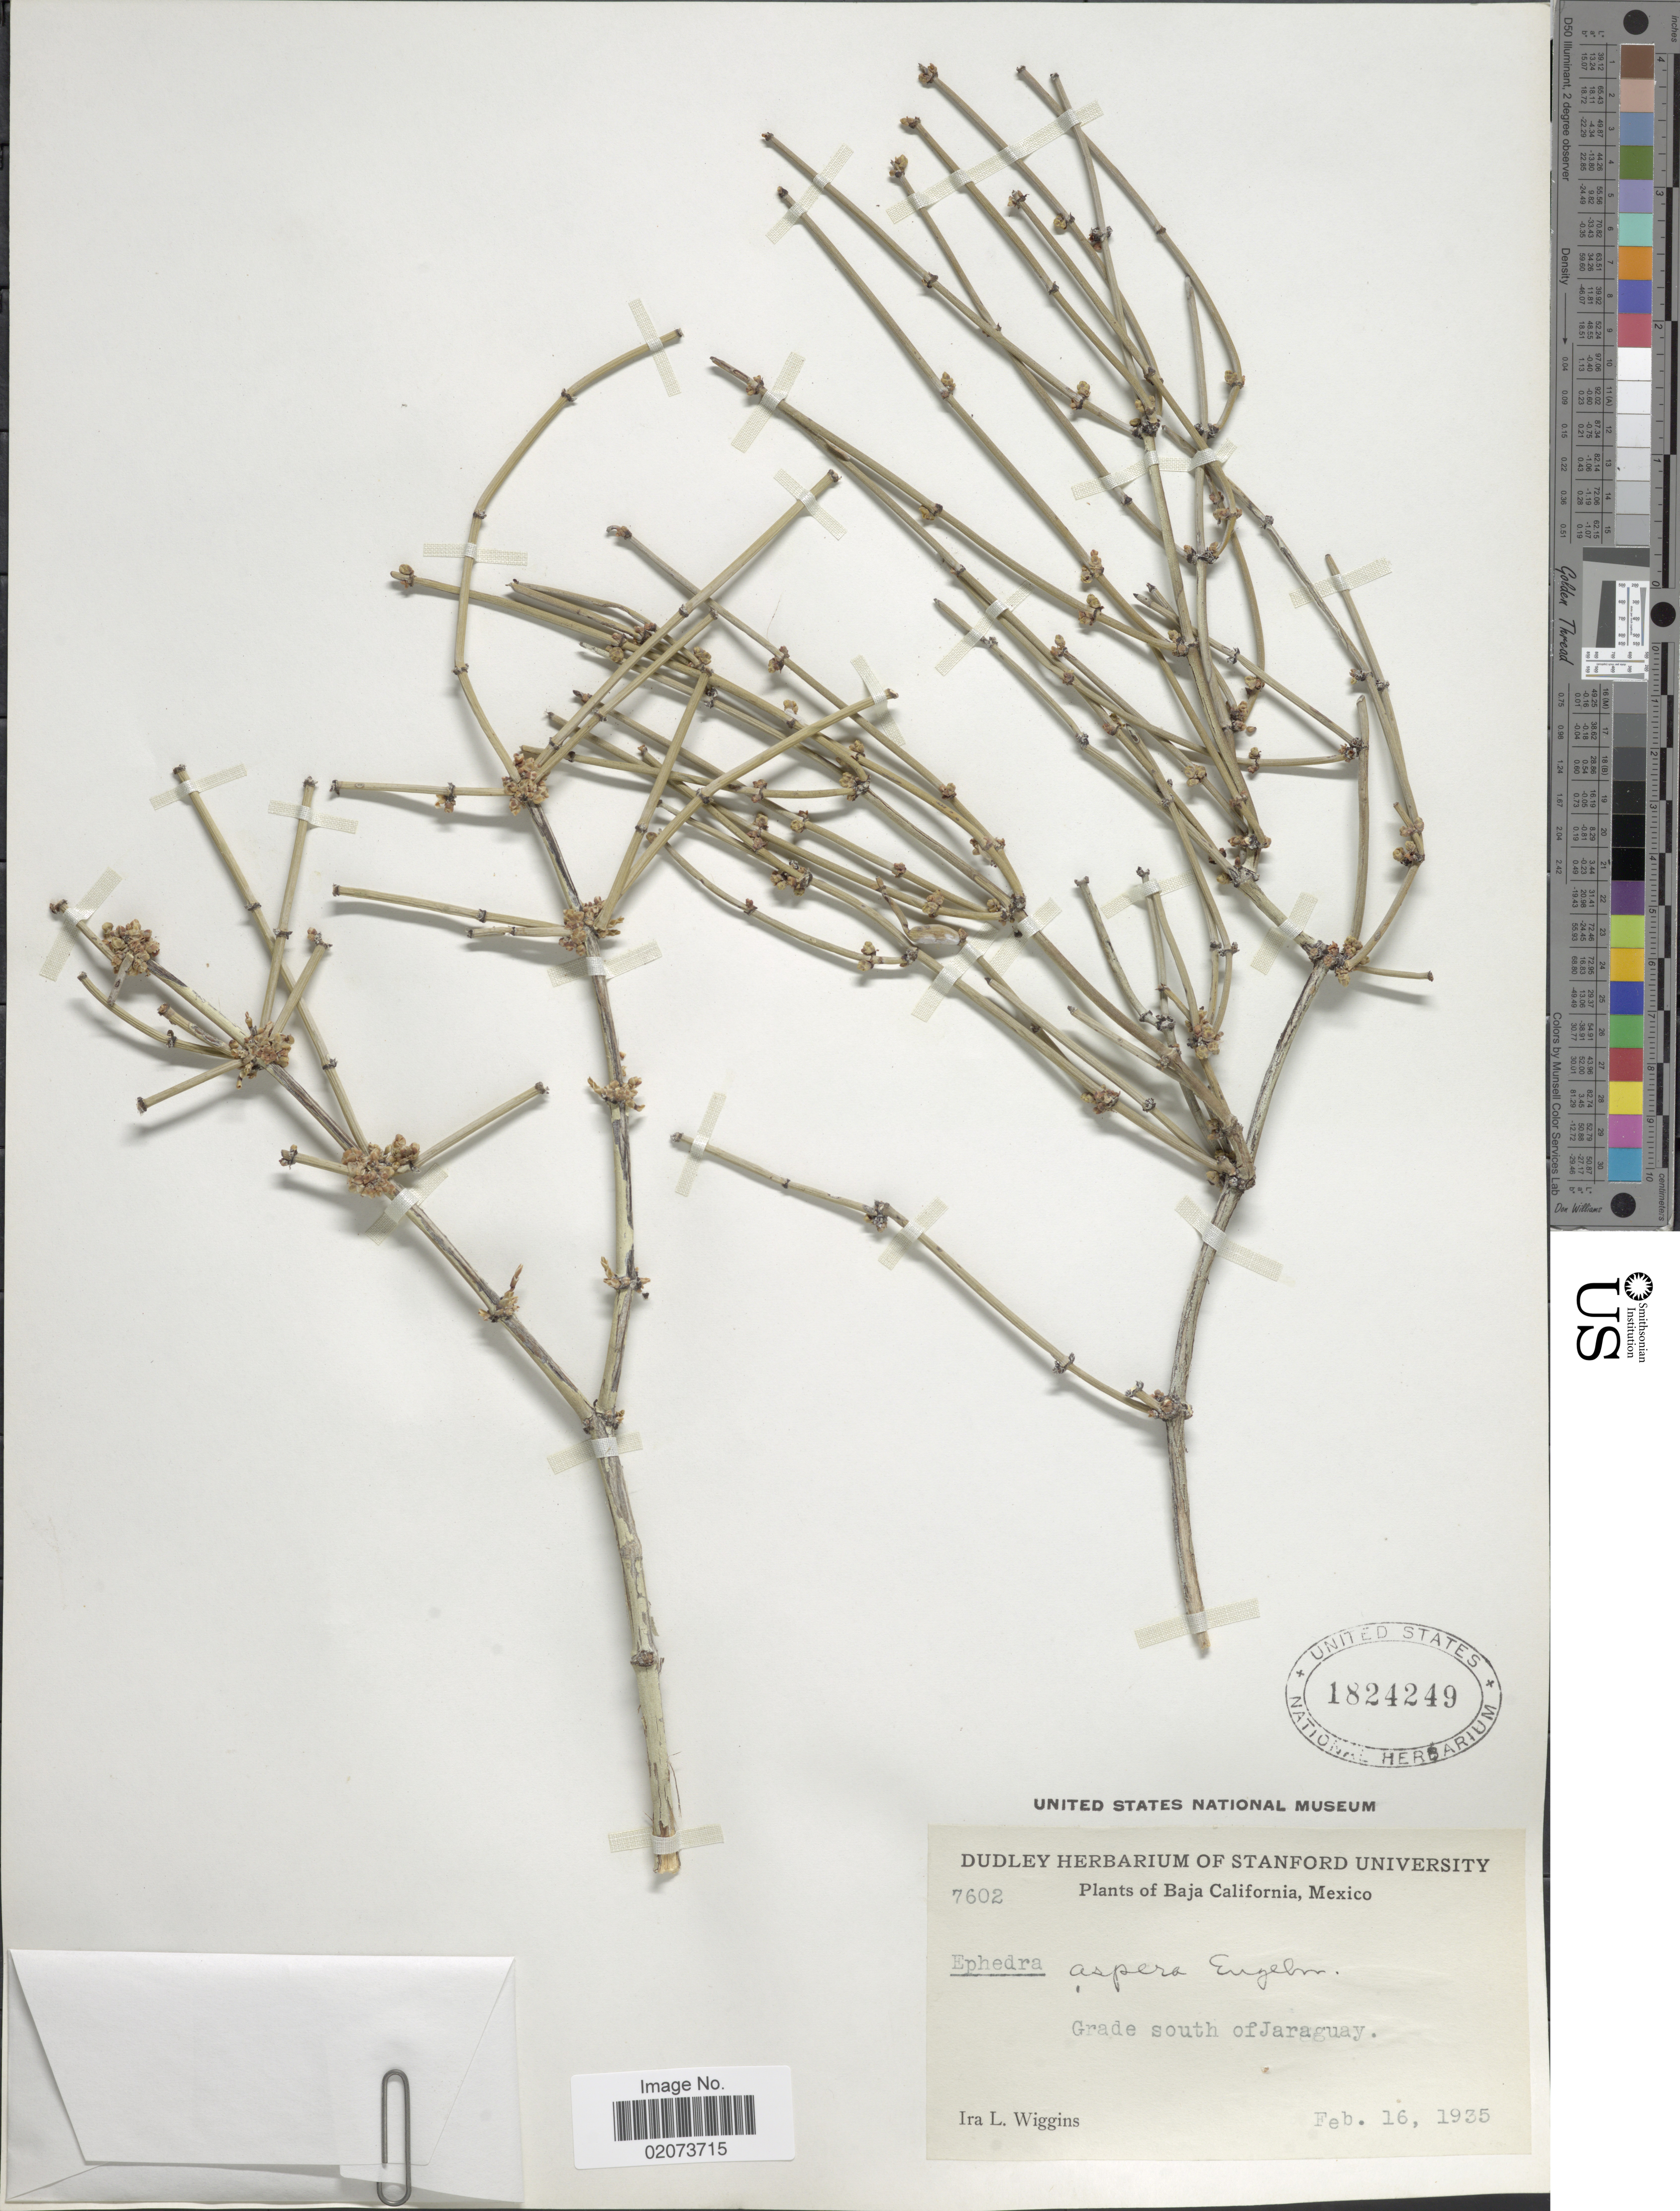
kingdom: Plantae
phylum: Tracheophyta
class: Gnetopsida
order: Ephedrales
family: Ephedraceae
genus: Ephedra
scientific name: Ephedra aspera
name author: Engelm. ex S. Watson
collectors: I. L. Wiggins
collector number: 7602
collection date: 1935-02-16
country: Mexico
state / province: Baja California Norte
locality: Baja California, Mexico, Grade south of Jaraguay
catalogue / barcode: US 1824249